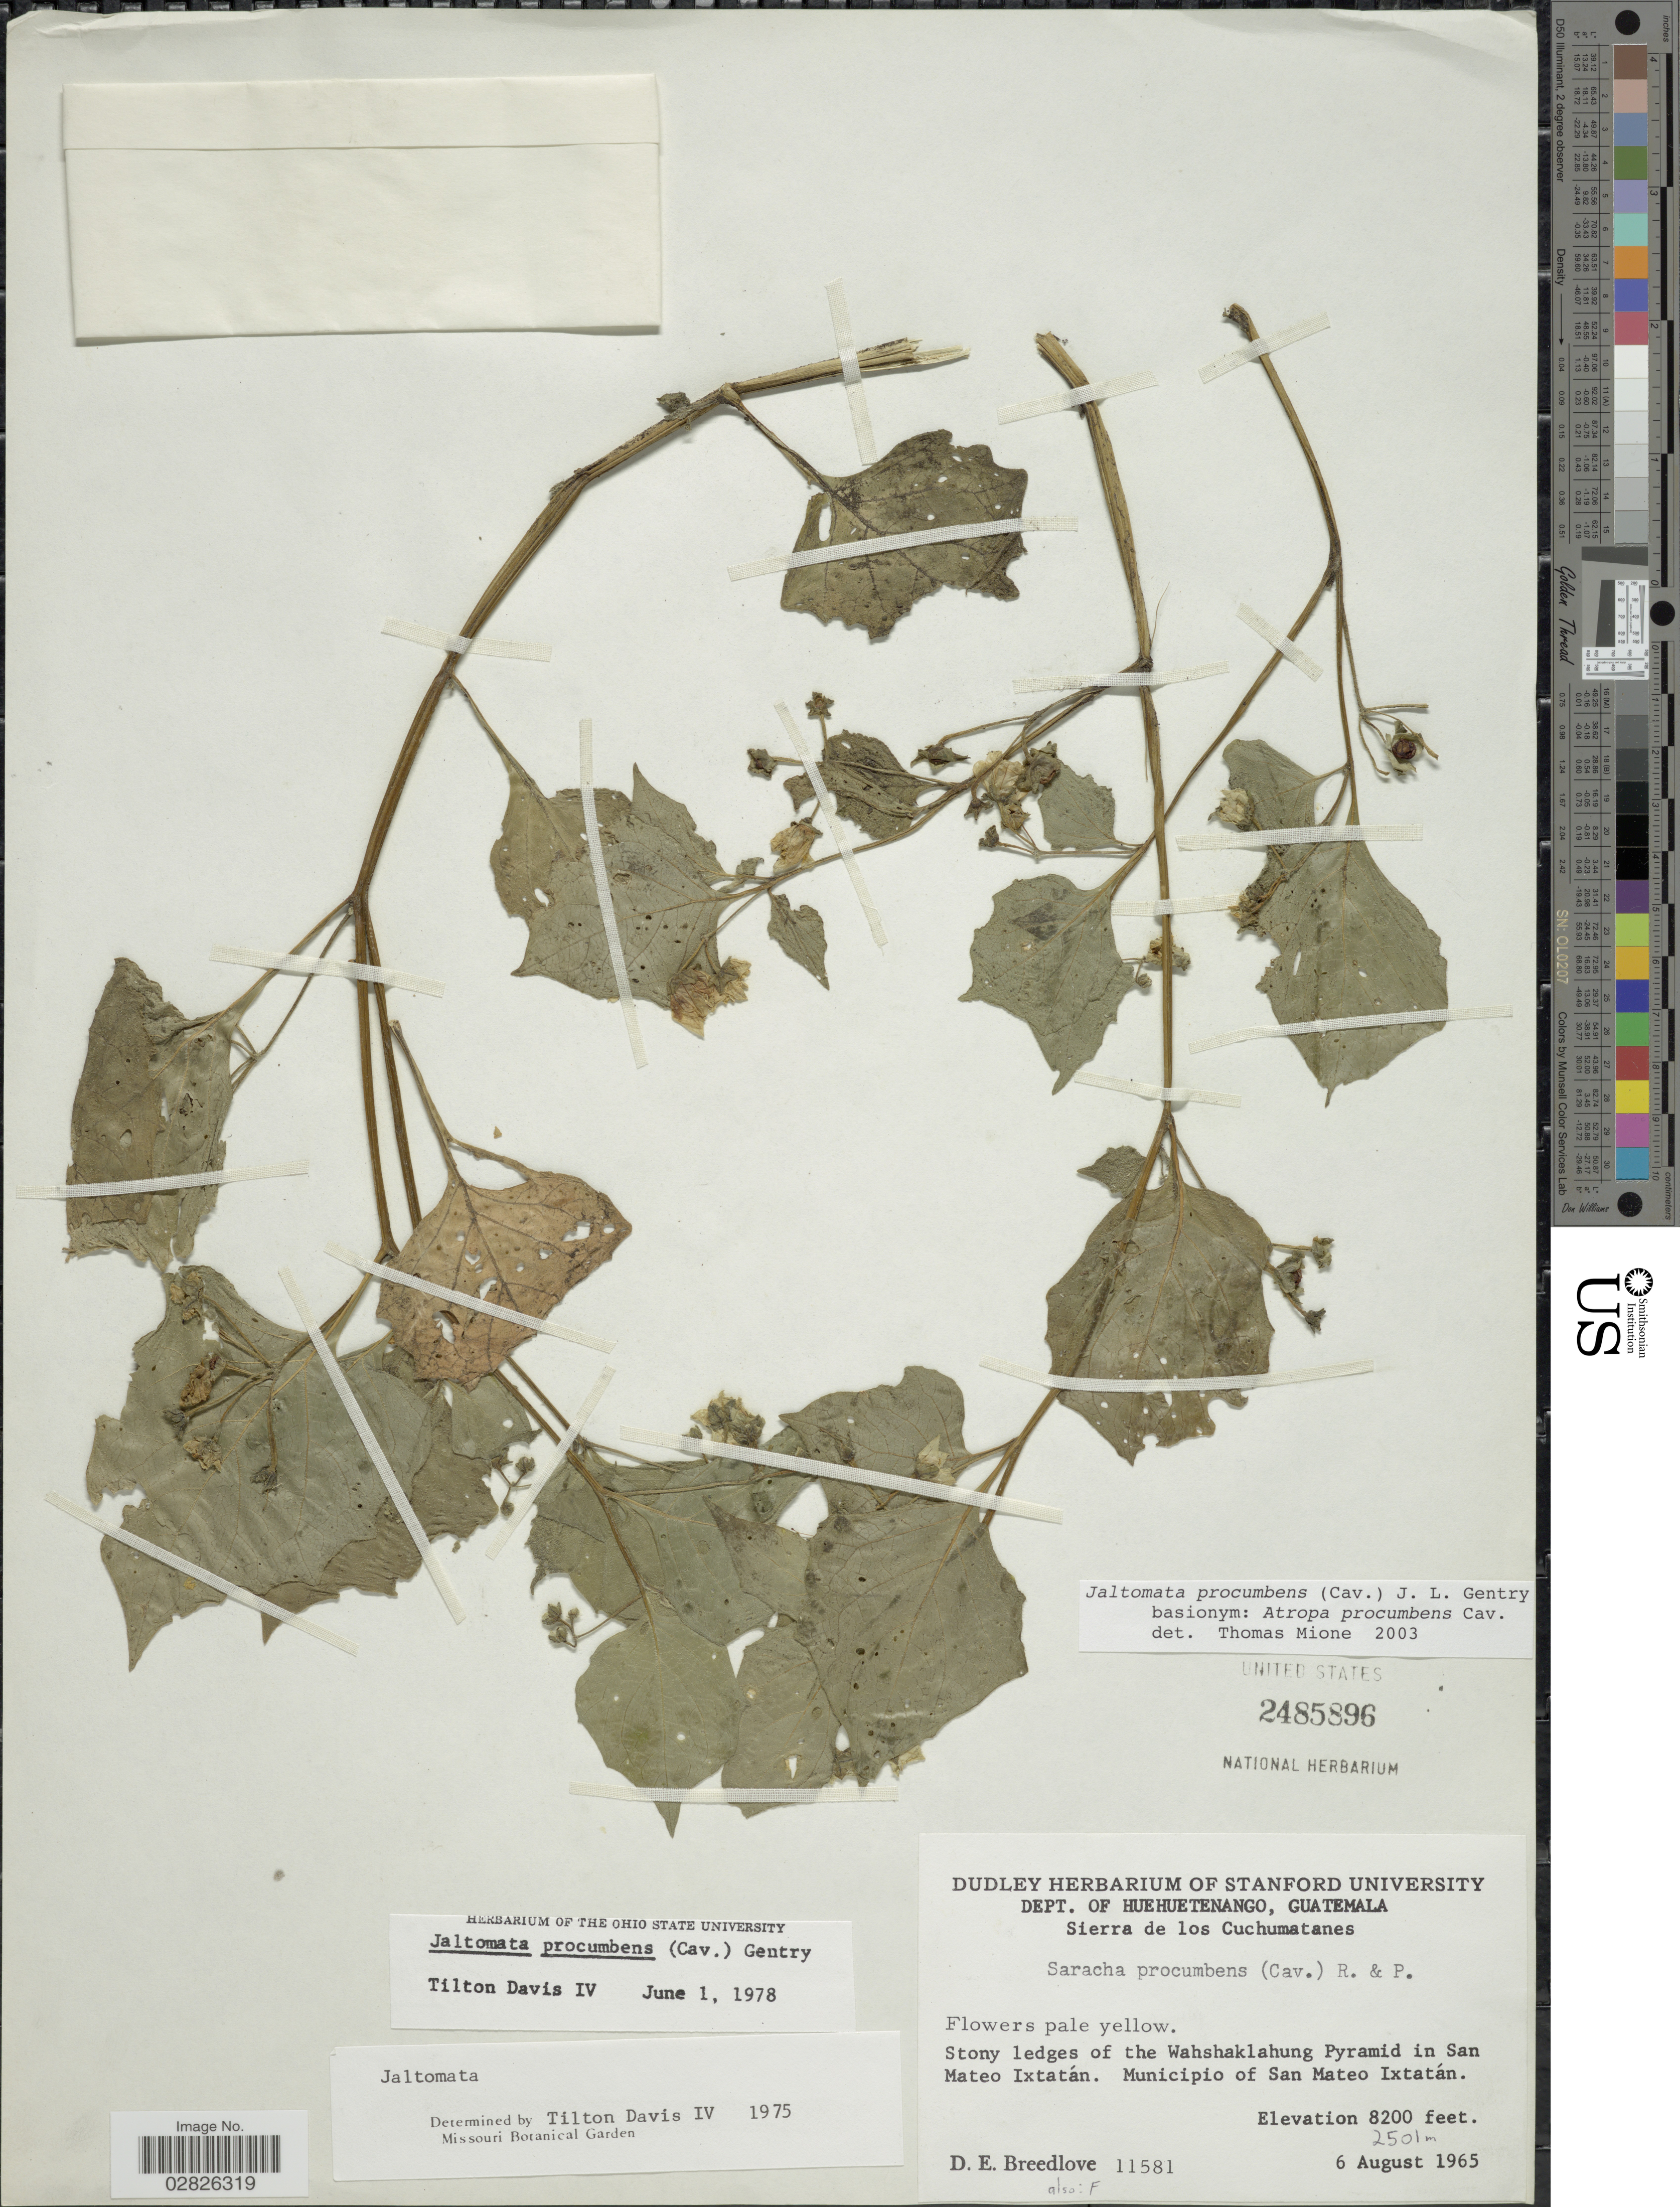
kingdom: Plantae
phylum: Tracheophyta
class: Magnoliopsida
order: Solanales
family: Solanaceae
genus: Jaltomata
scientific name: Jaltomata procumbens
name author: (Cav.) J.L. Gentry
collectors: D. E. Breedlove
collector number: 11581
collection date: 1965-08-06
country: Guatemala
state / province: Huehuetenango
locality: Dept. of Huehuetenango. Sierra de los Cuchumatanes. Stony ledges of the Wahshaklahung Pyramid in San Mateo Ixtatán. Municipio of San Mateo Ixtatán.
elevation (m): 2499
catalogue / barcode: US 2485896